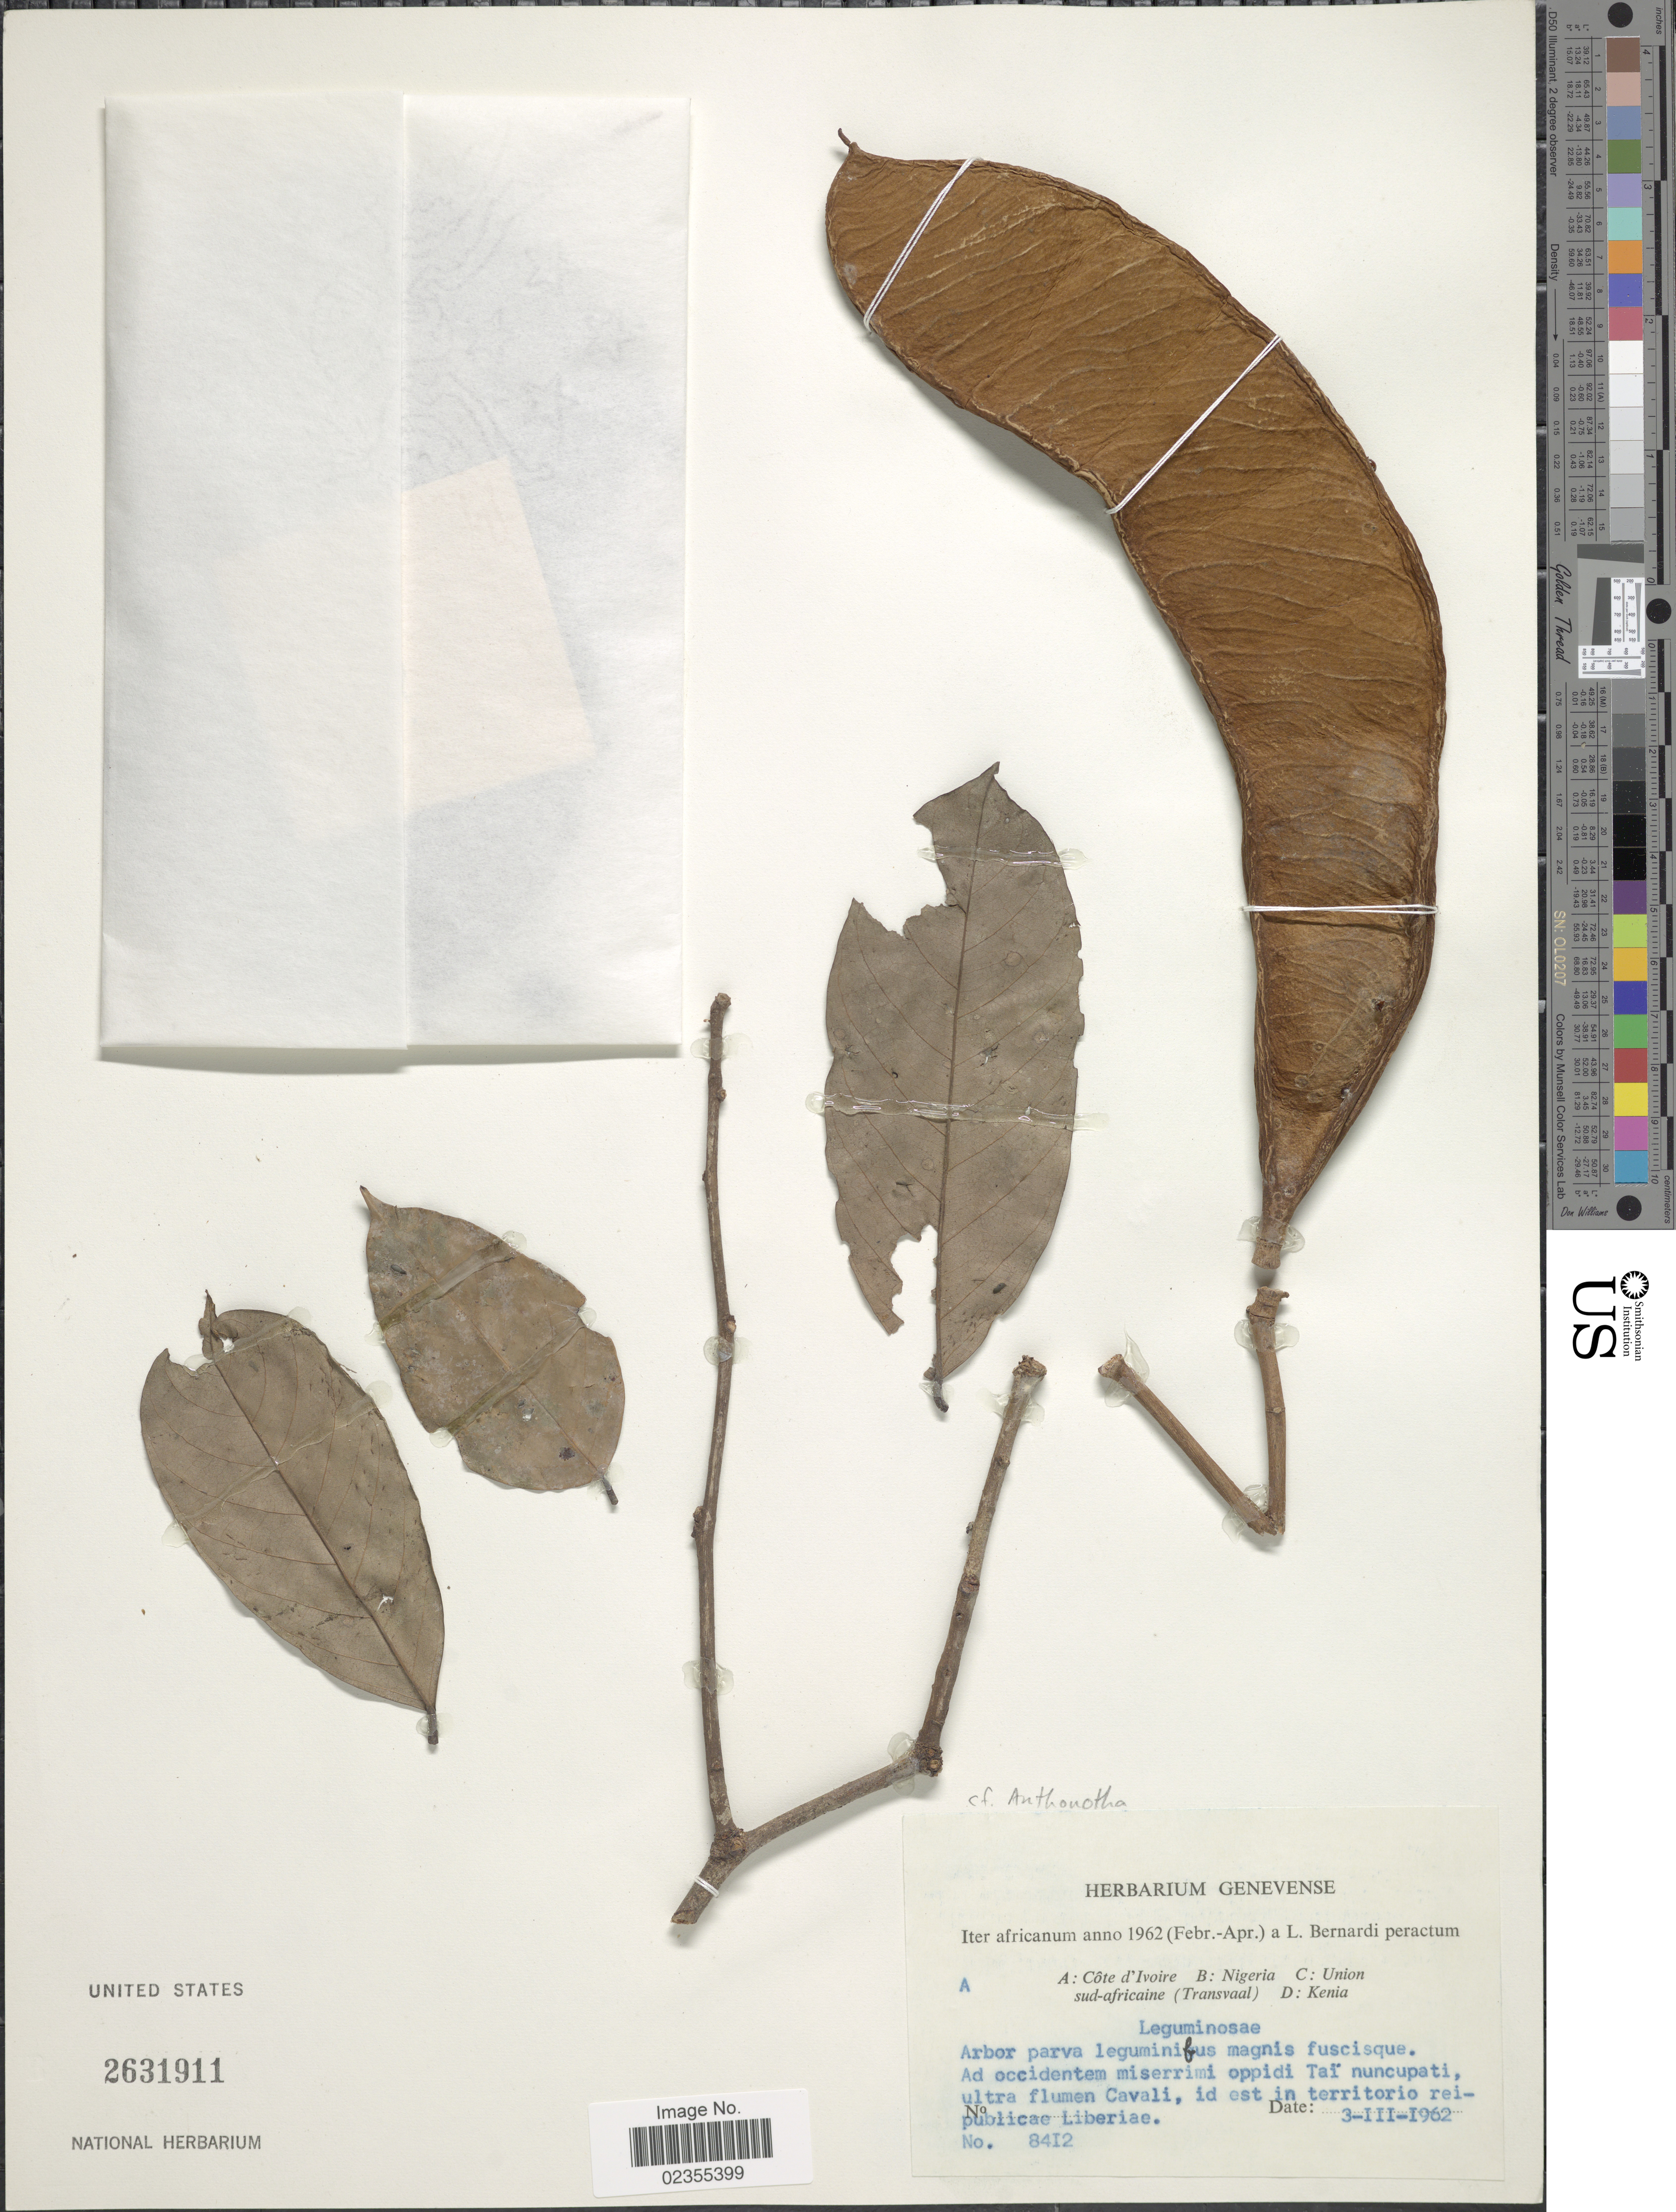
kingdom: Plantae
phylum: Tracheophyta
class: Magnoliopsida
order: Fabales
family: Fabaceae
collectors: L. Bernardi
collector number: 8412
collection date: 1962-03-03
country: Ivory Coast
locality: Côte d'Ivoire, Ad occidentem miserrimi oppidi Tai nuncupati, ultra flumen Cavali, id est in territorio reipublicae Liberiae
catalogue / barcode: US 2631911